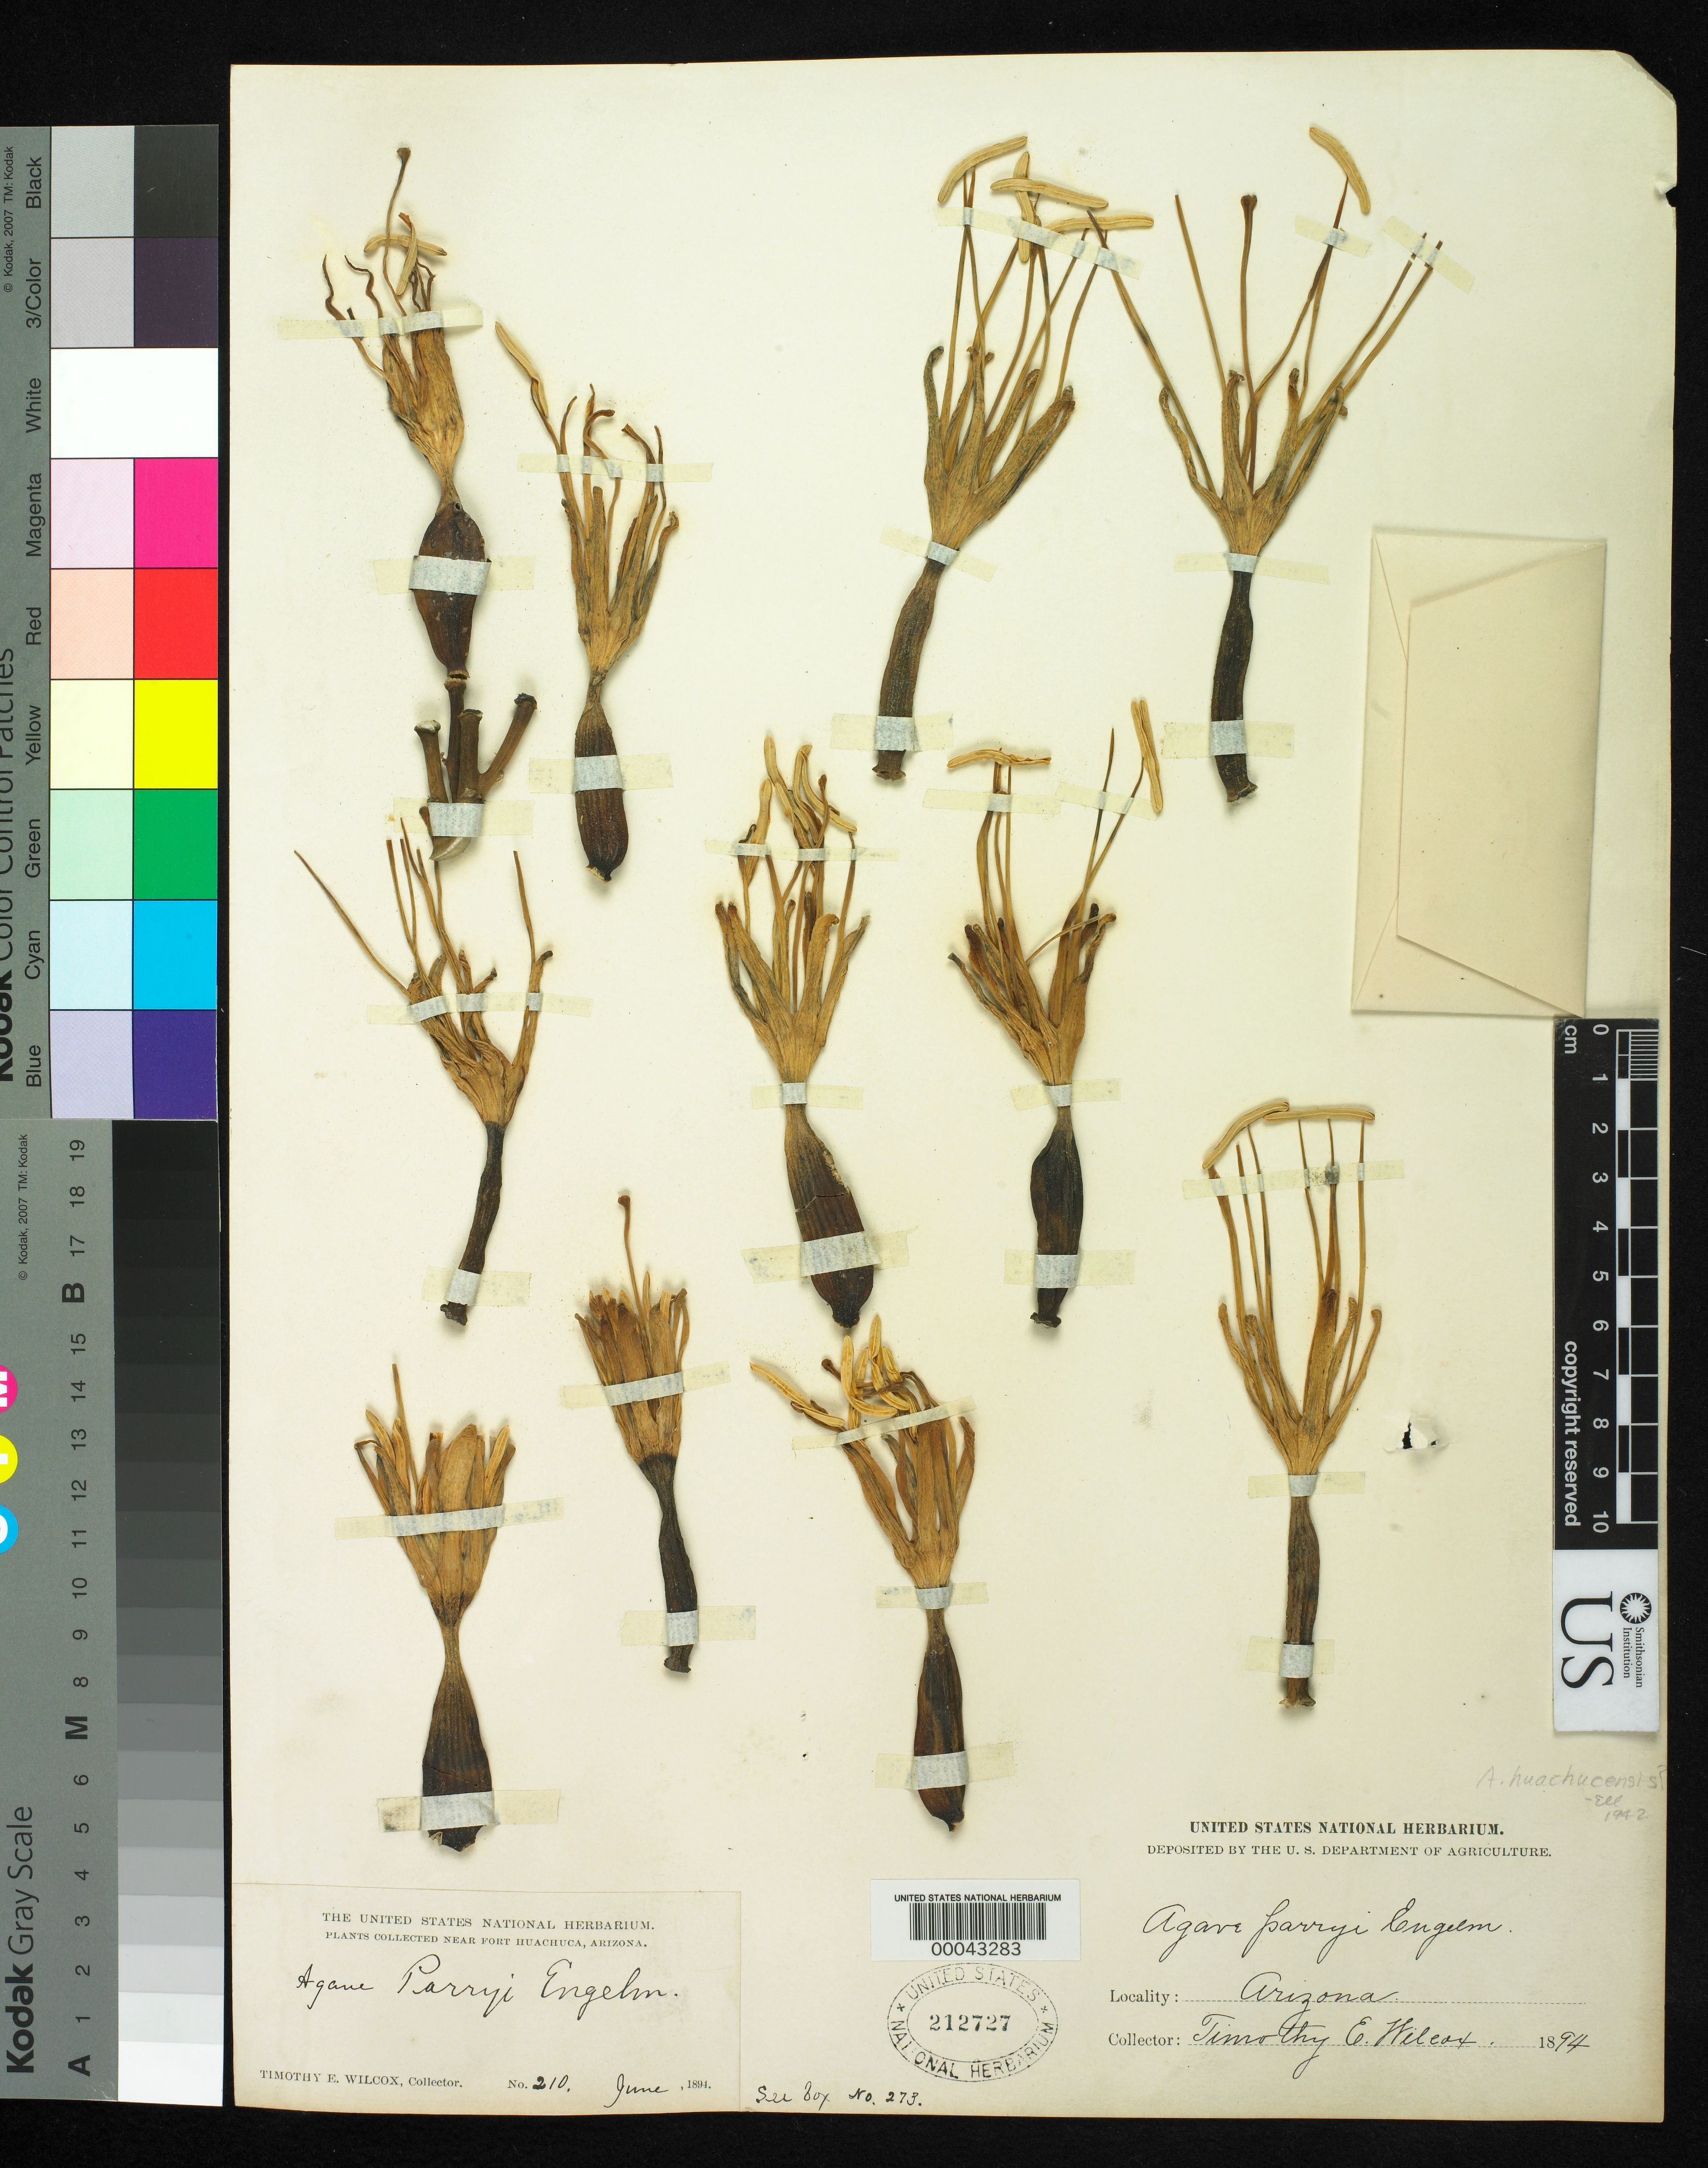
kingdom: Plantae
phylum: Tracheophyta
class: Liliopsida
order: Asparagales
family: Asparagaceae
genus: Agave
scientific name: Agave parryi var. huachucensis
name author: (Baker) Little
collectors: T. E. Wilcox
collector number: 210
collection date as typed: Jun 1884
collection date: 1884-06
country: United States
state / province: Arizona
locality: Near fort huachuca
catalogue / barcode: US 212727